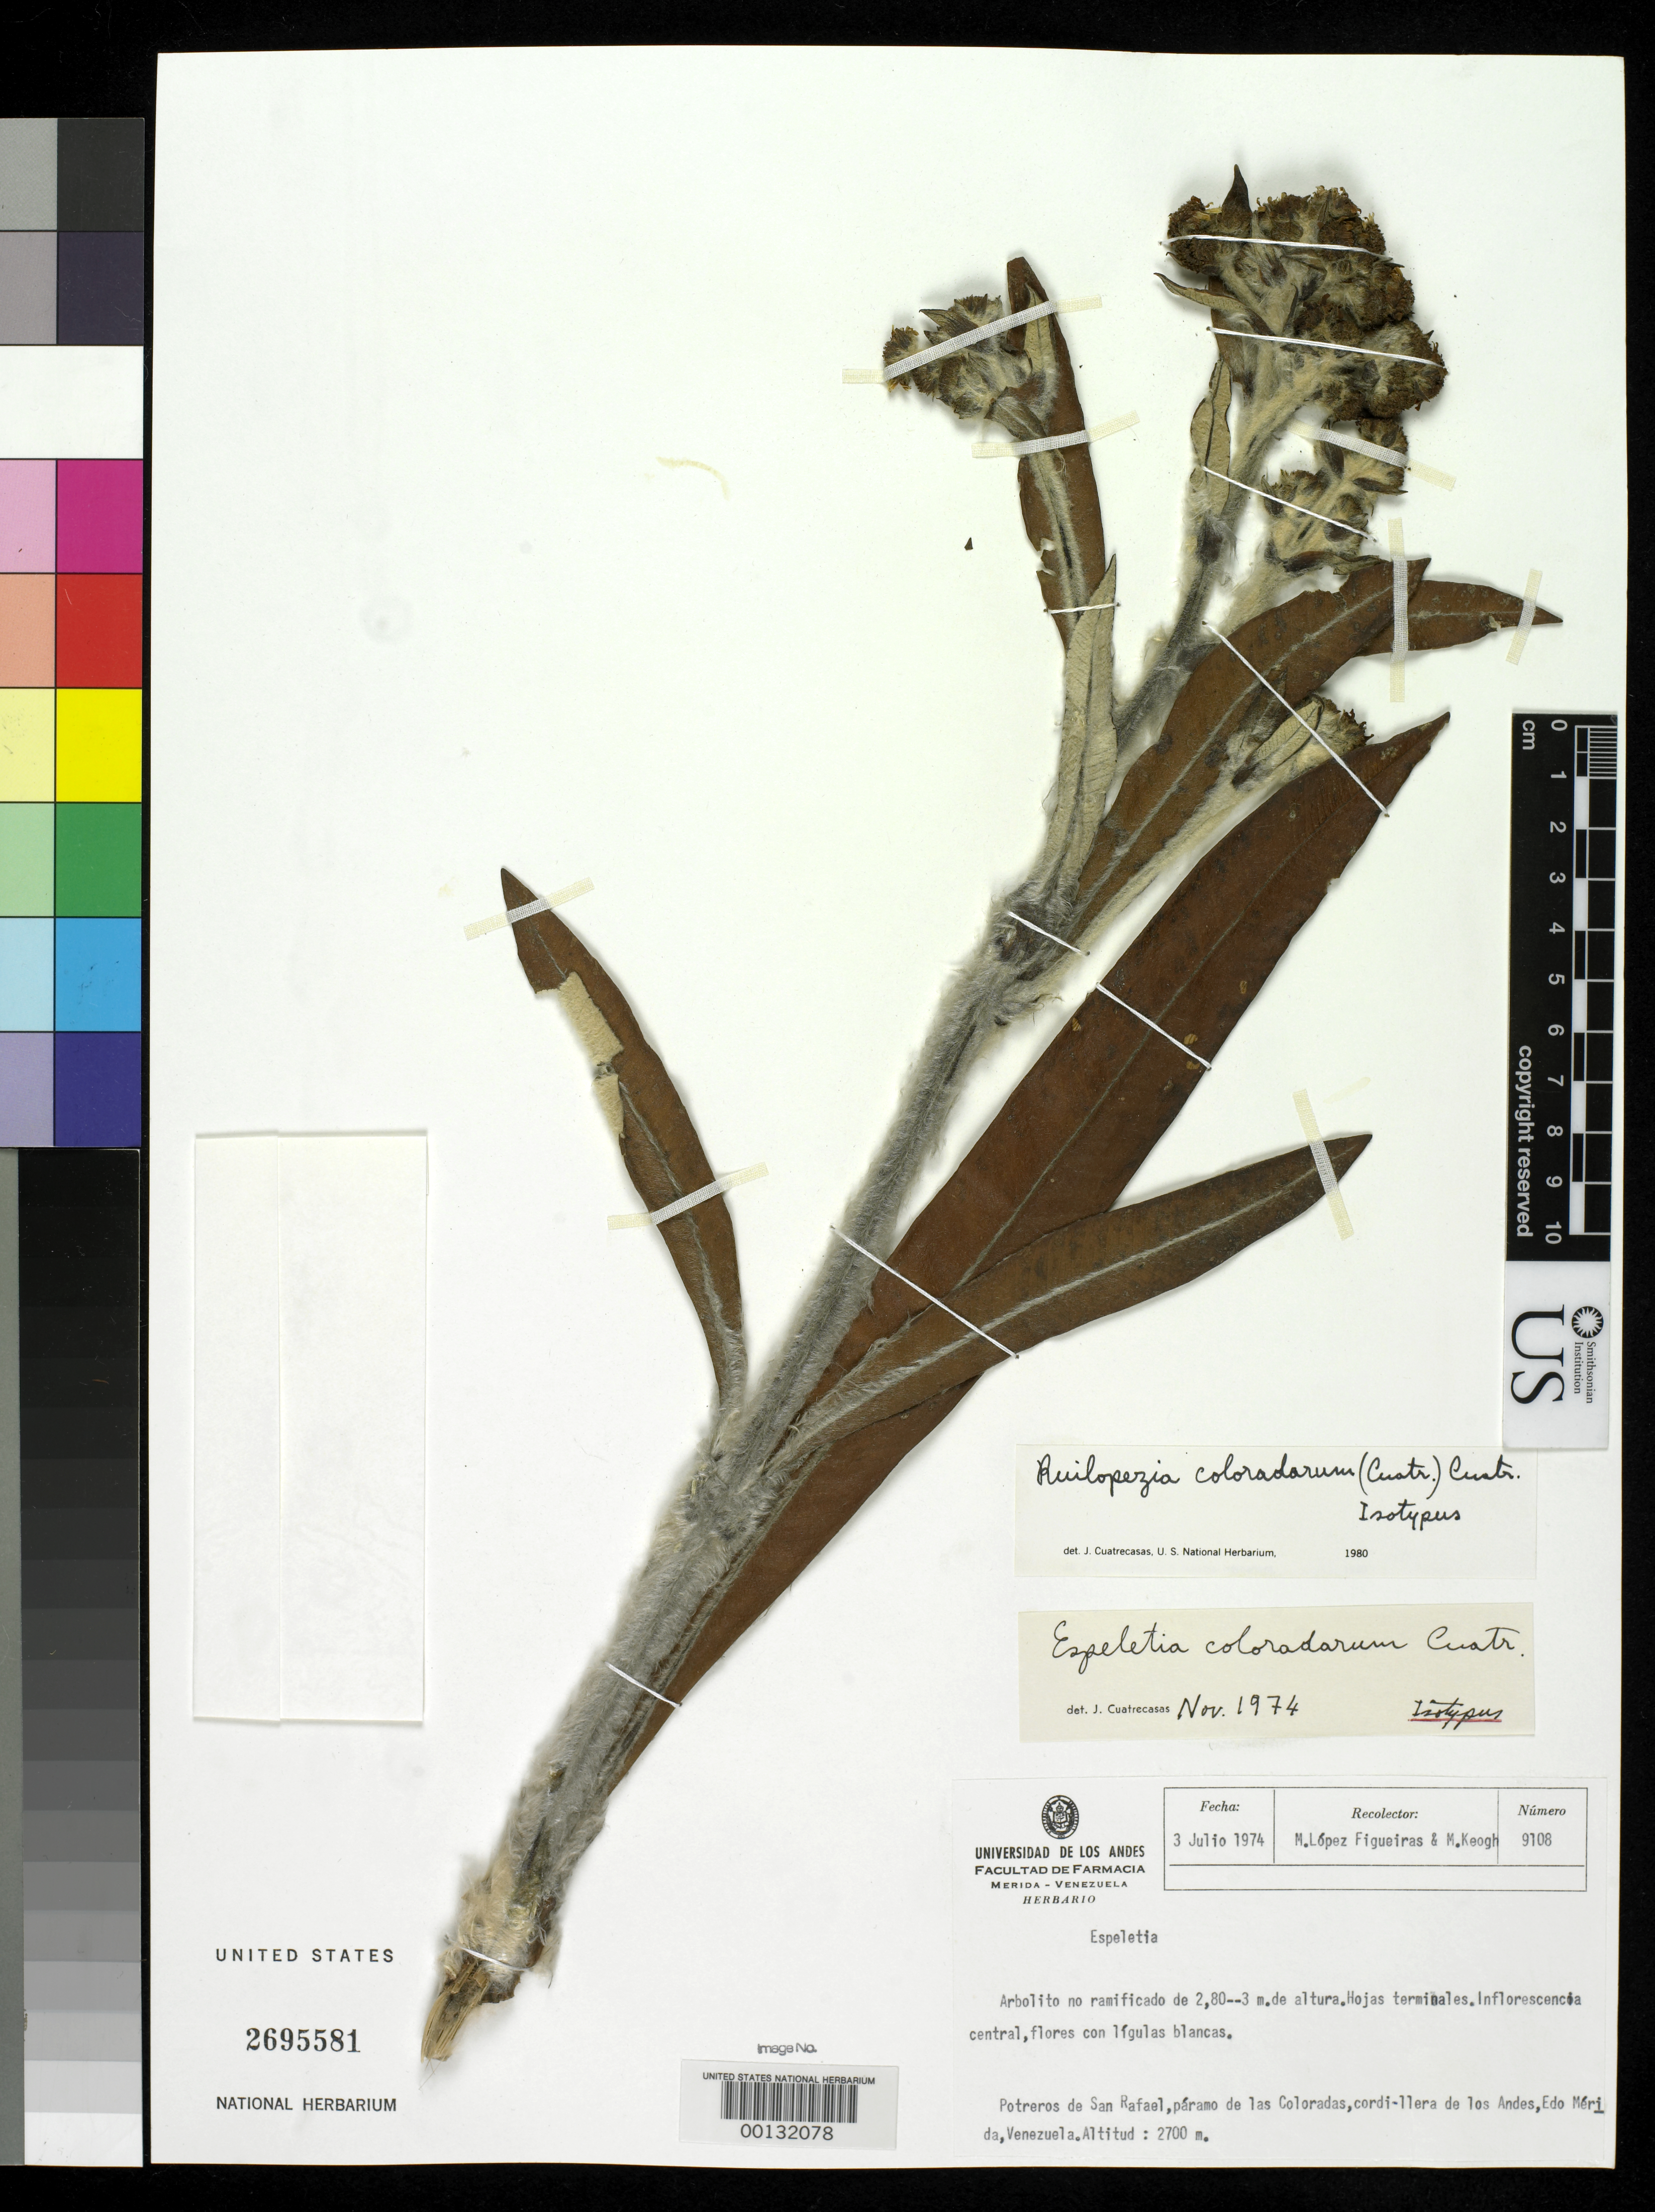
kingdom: Plantae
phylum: Tracheophyta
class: Magnoliopsida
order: Asterales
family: Asteraceae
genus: Espeletia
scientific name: Espeletia coloradarum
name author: Cuatrec.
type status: Isotype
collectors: M. López Figueiras & M. Keogh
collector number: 9108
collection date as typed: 03 Jul 1974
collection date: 1974-07-03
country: Venezuela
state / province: Mérida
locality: Potreros de San Rafael, Páramo de las Coloradas, Cordillera de Los Andes.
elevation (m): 2700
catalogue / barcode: US 2695581